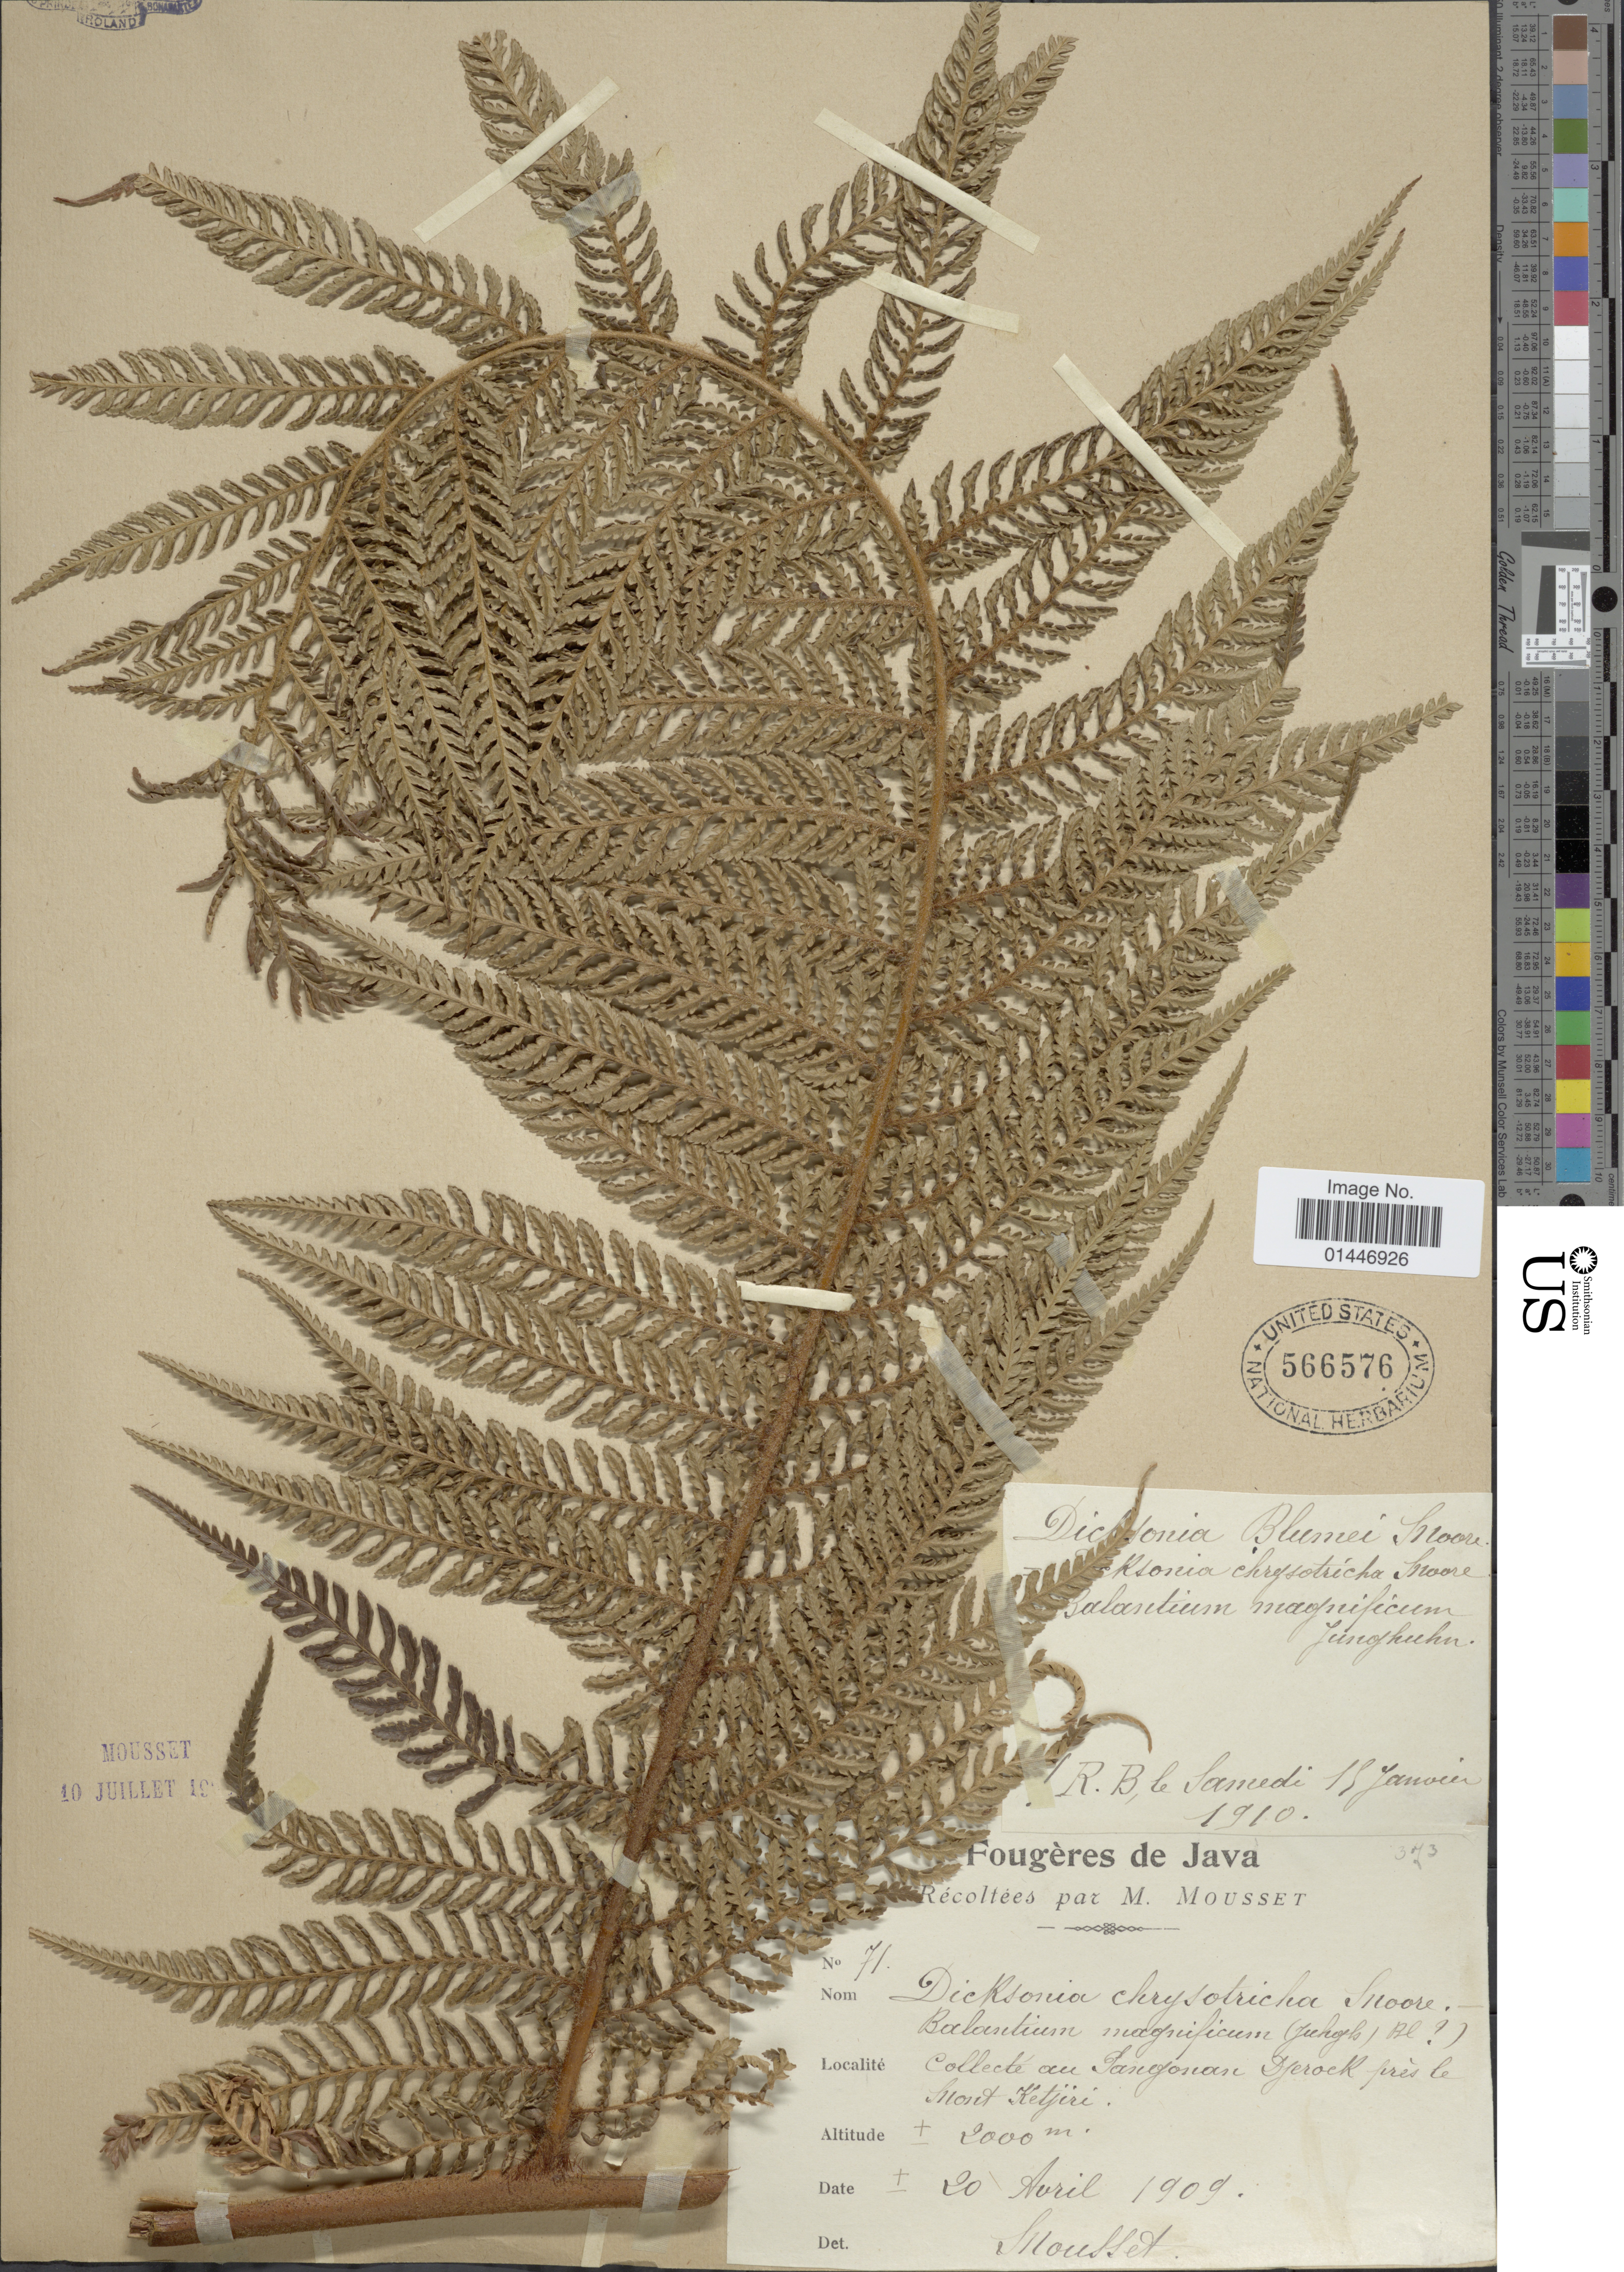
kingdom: Plantae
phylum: Tracheophyta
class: Polypodiopsida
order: Cyatheales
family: Dicksoniaceae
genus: Dicksonia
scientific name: Dicksonia mollis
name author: Holttum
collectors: M. Mousset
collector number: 71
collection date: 1909-04-20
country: Indonesia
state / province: Java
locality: Au Sanegonan Djeroek pres le Mont Ketjiri [interpreted]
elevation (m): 2000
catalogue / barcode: US 566576